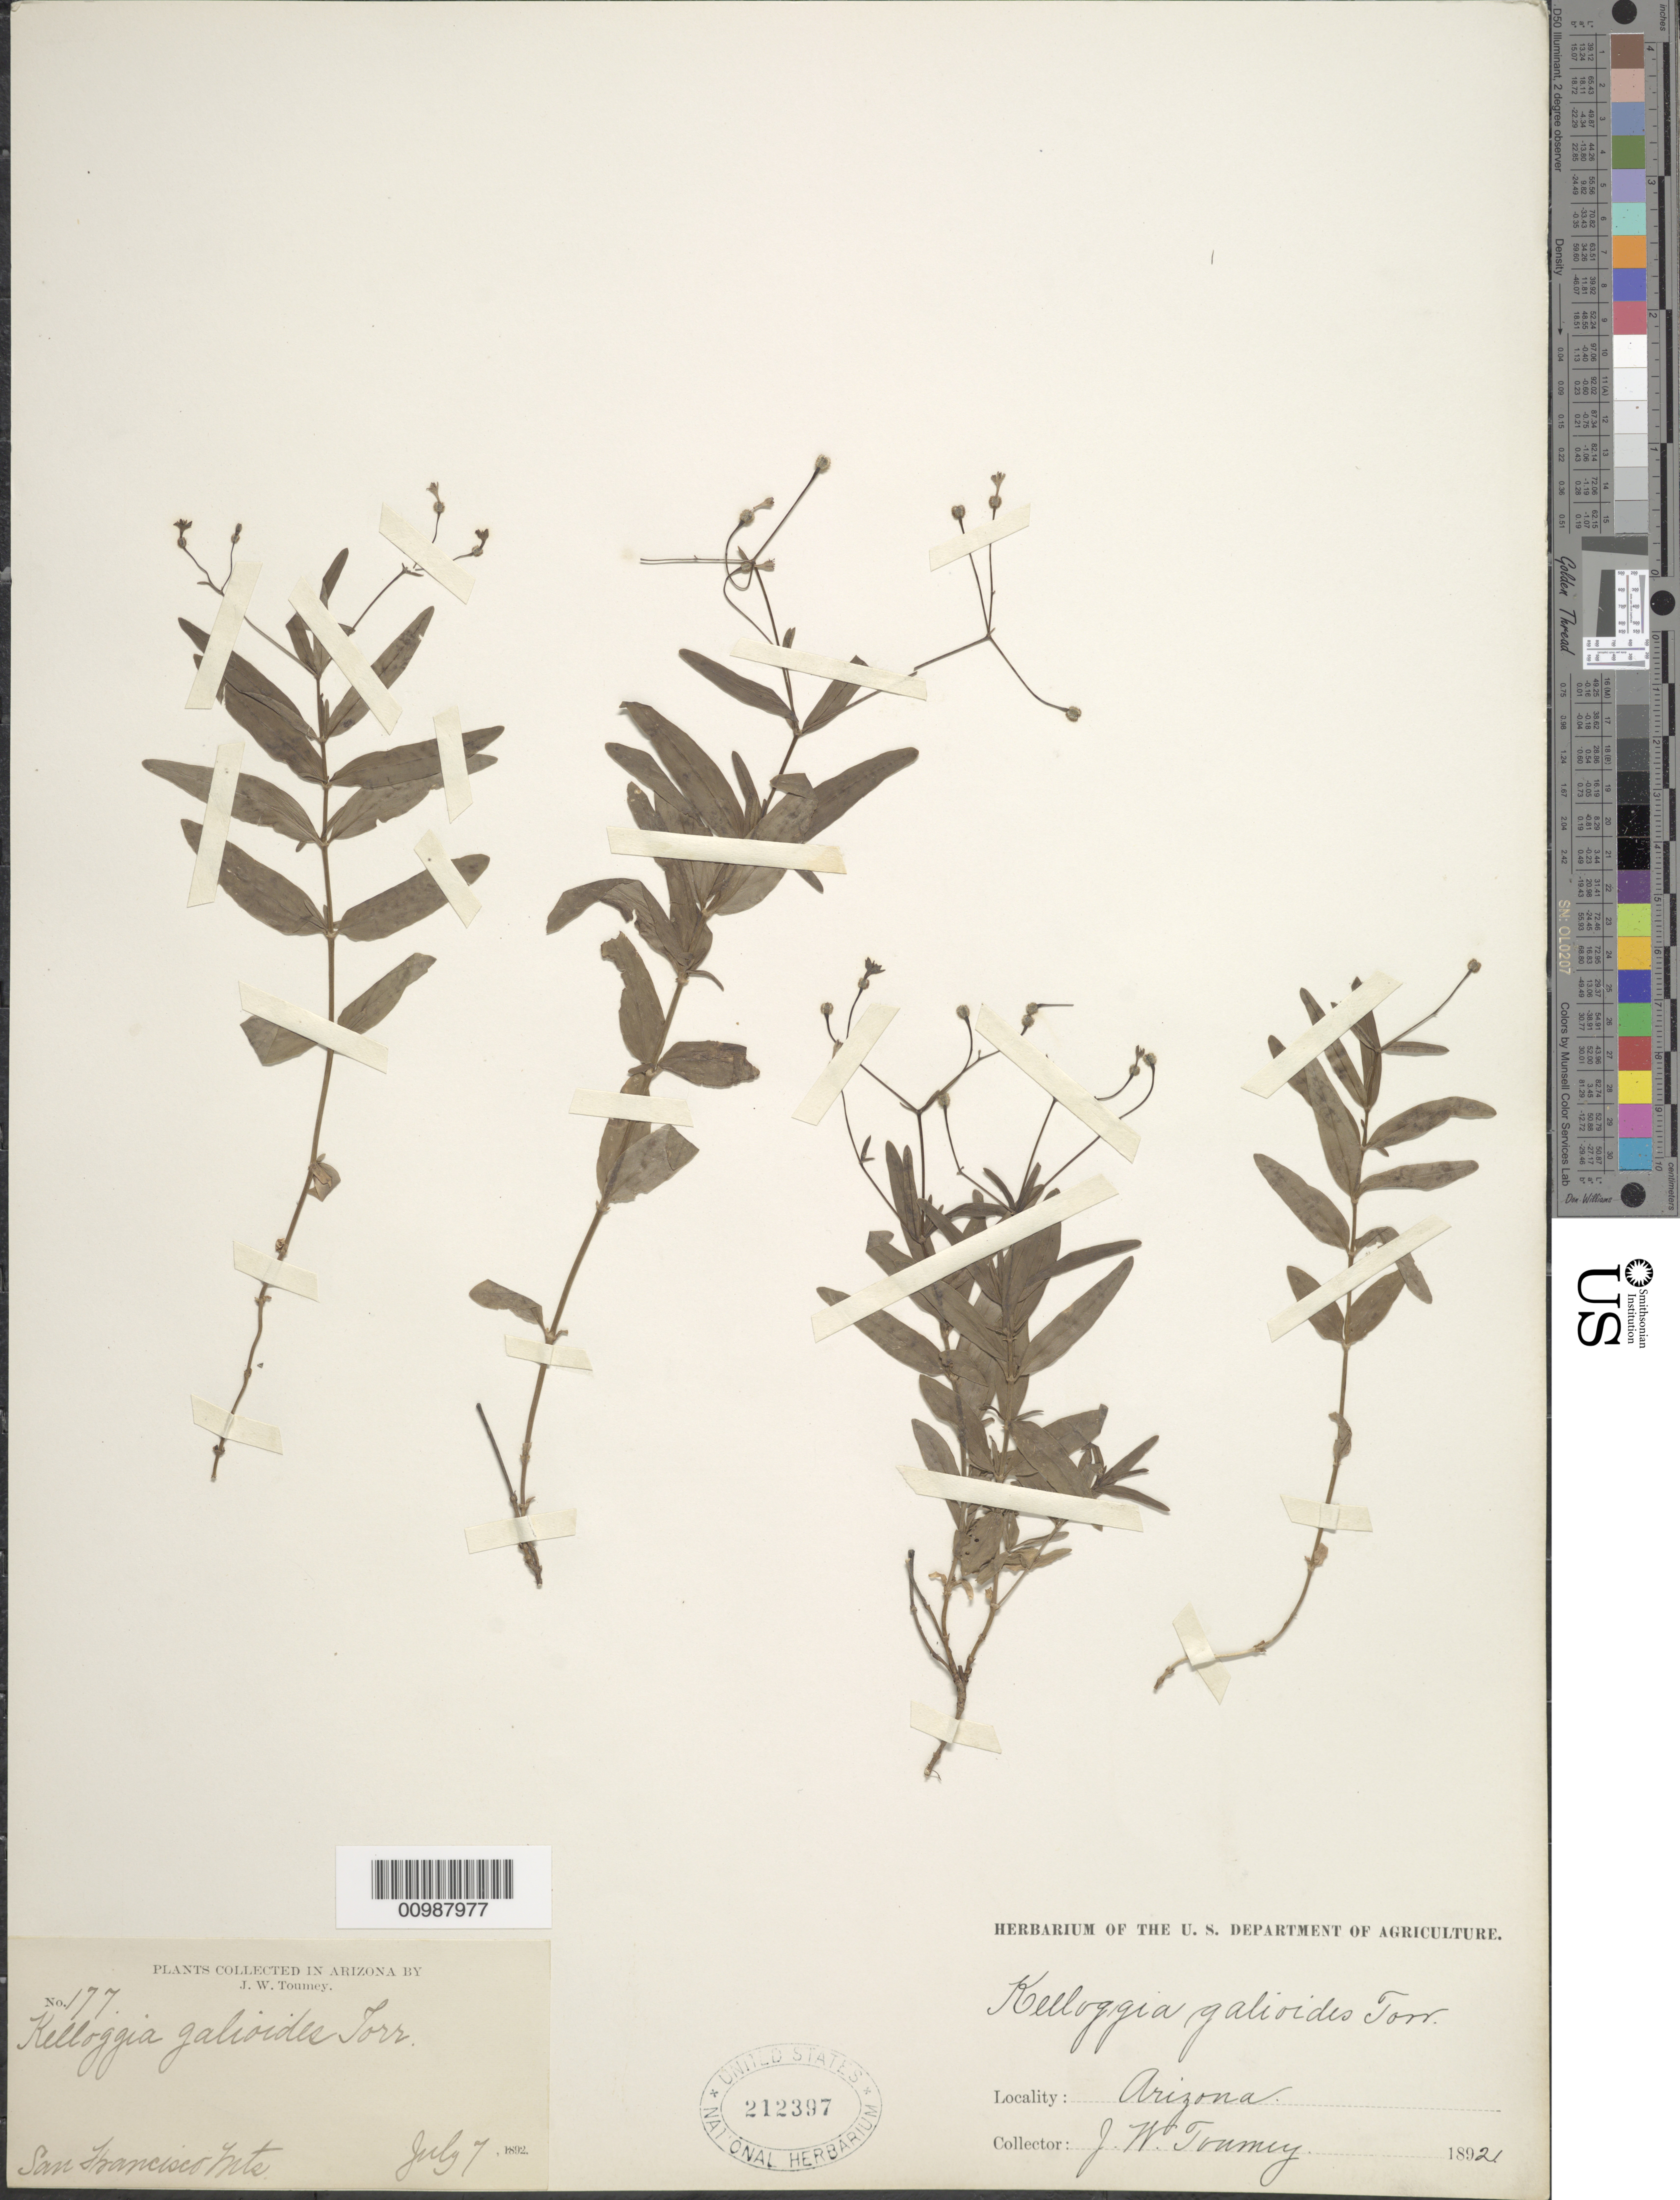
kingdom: Plantae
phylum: Tracheophyta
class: Magnoliopsida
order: Gentianales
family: Rubiaceae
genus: Kelloggia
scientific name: Kelloggia galioides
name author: Torr. in Wilkes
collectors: J. W. Toumey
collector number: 177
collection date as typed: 07 Jul 1892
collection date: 1892-07-07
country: United States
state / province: Arizona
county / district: Greenlee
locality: San Francisco Mountains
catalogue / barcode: US 212397